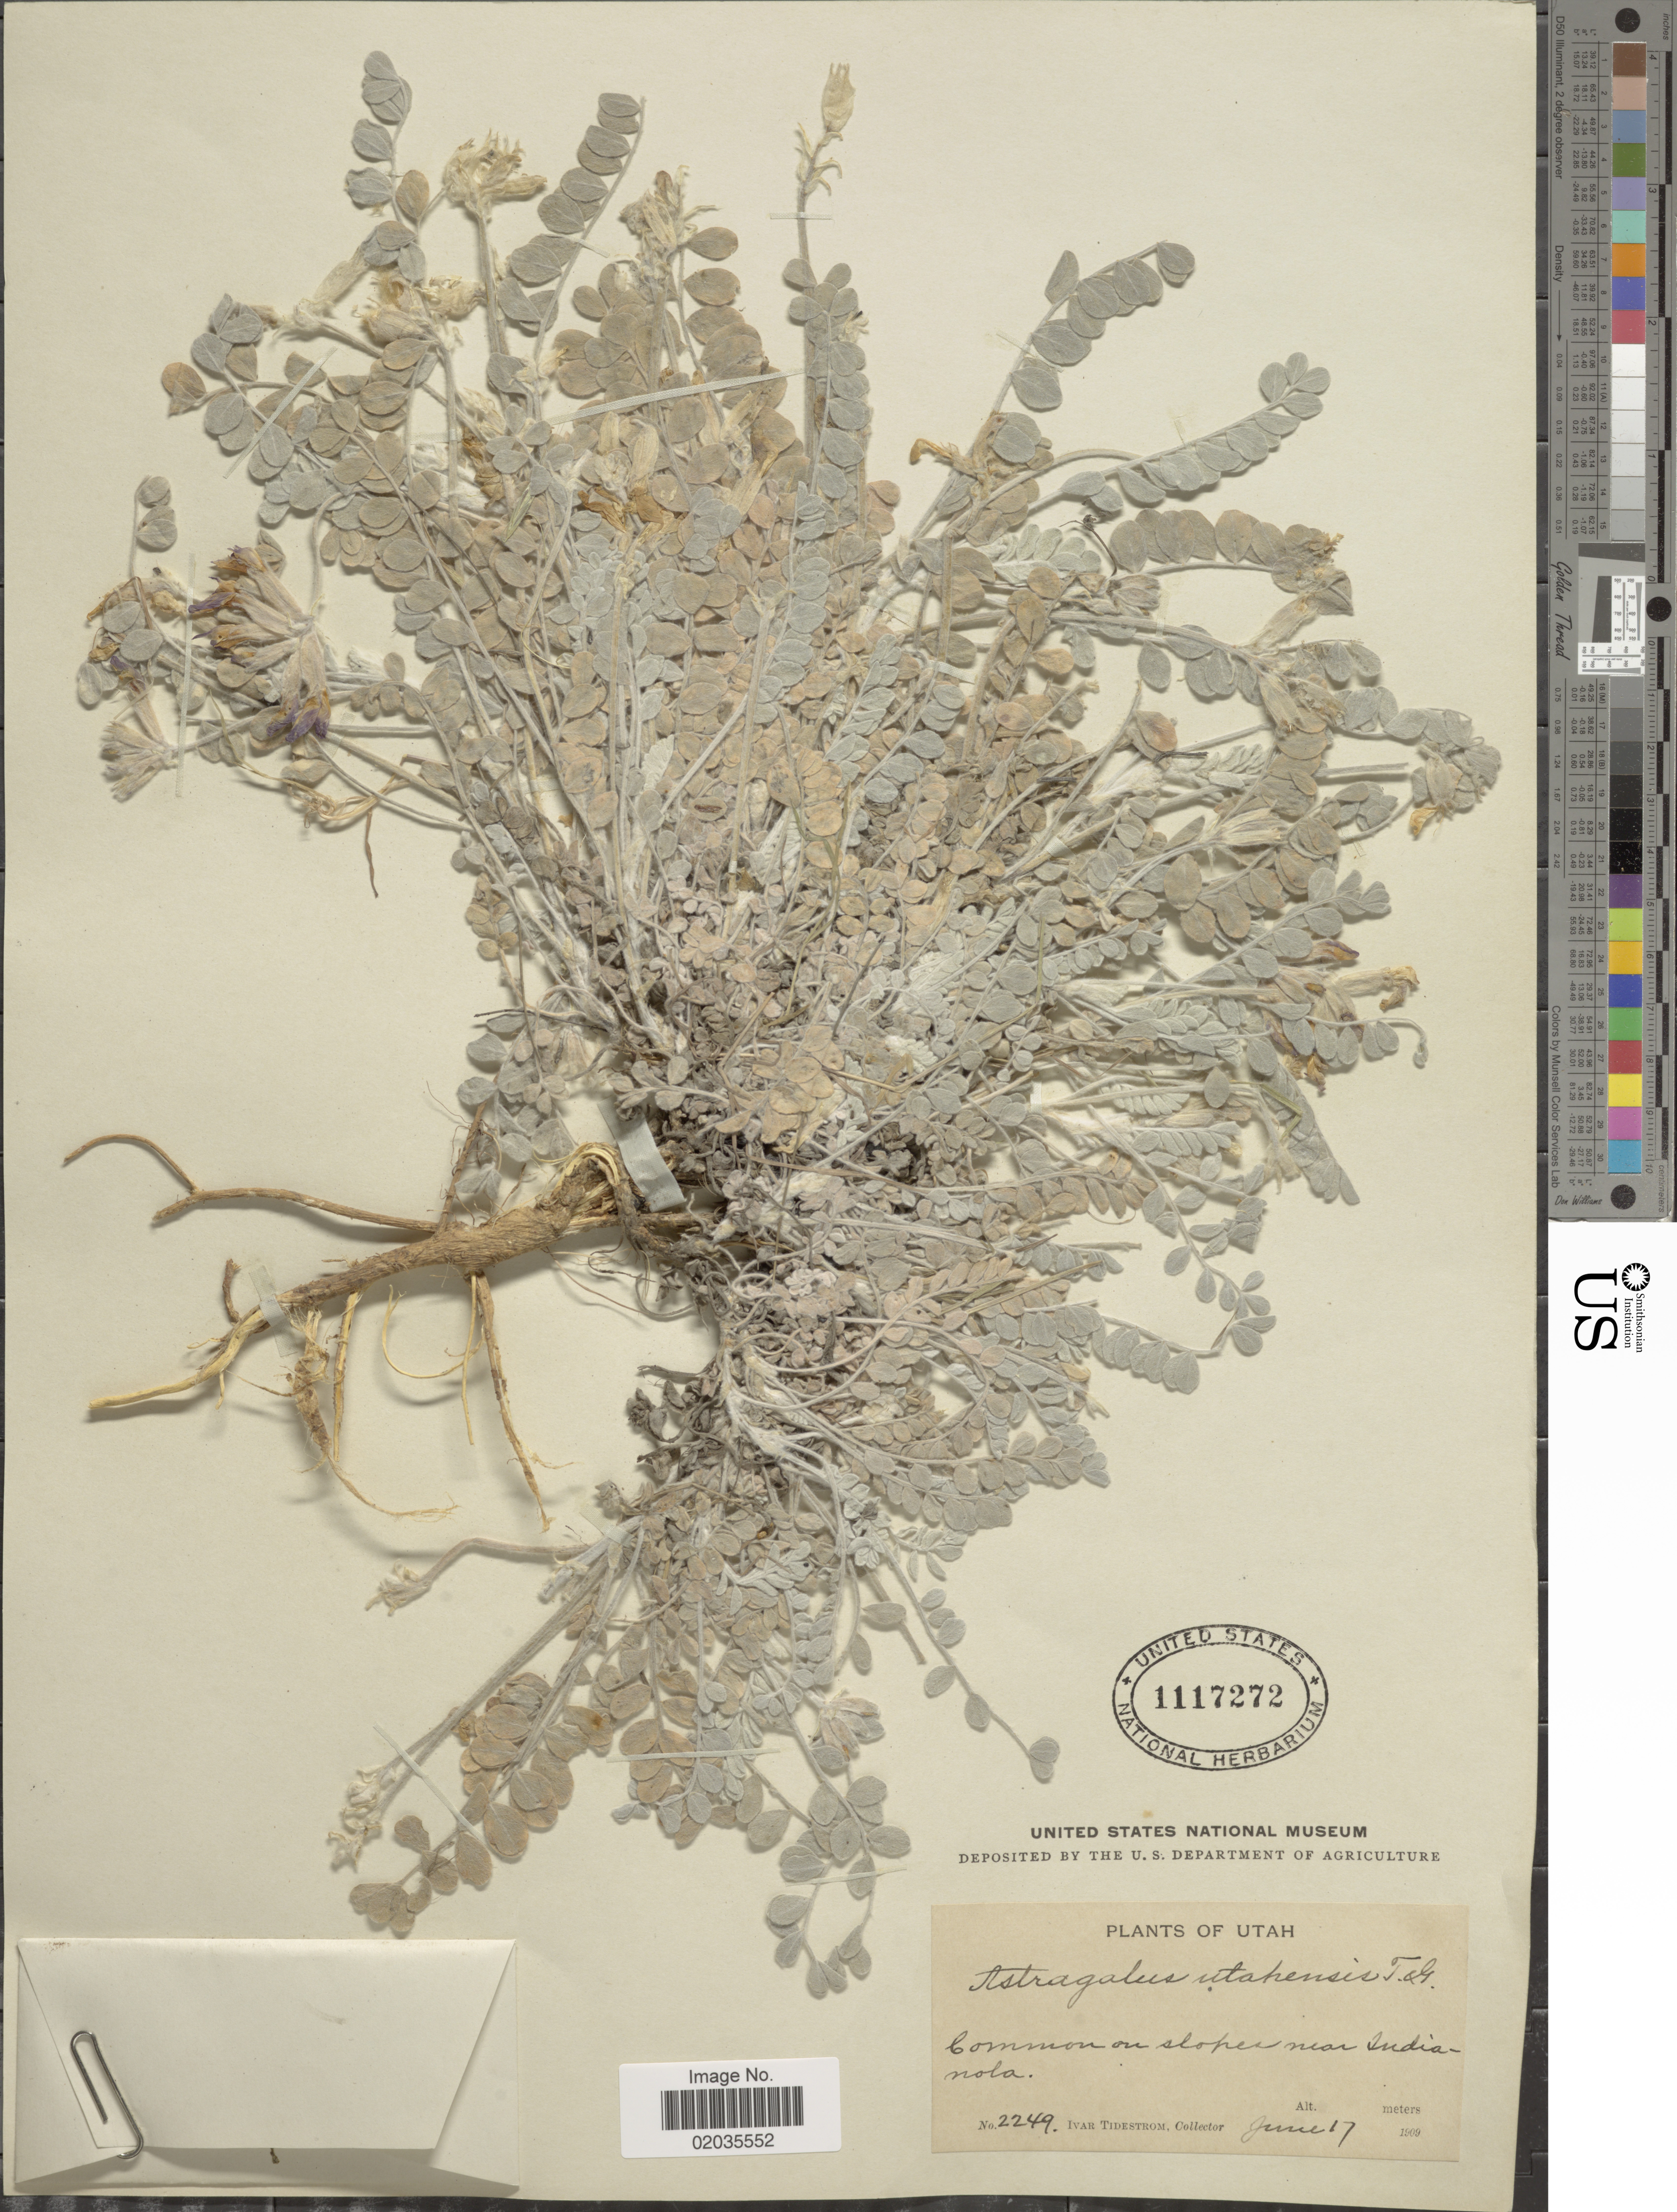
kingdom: Plantae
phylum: Tracheophyta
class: Magnoliopsida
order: Fabales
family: Fabaceae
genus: Astragalus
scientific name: Astragalus utahensis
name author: (Torr.) Torr. & A. Gray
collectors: I. F. Tidestrom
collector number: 2249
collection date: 1909-06-17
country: United States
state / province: Utah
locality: Near Indianola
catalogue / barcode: US 1117272